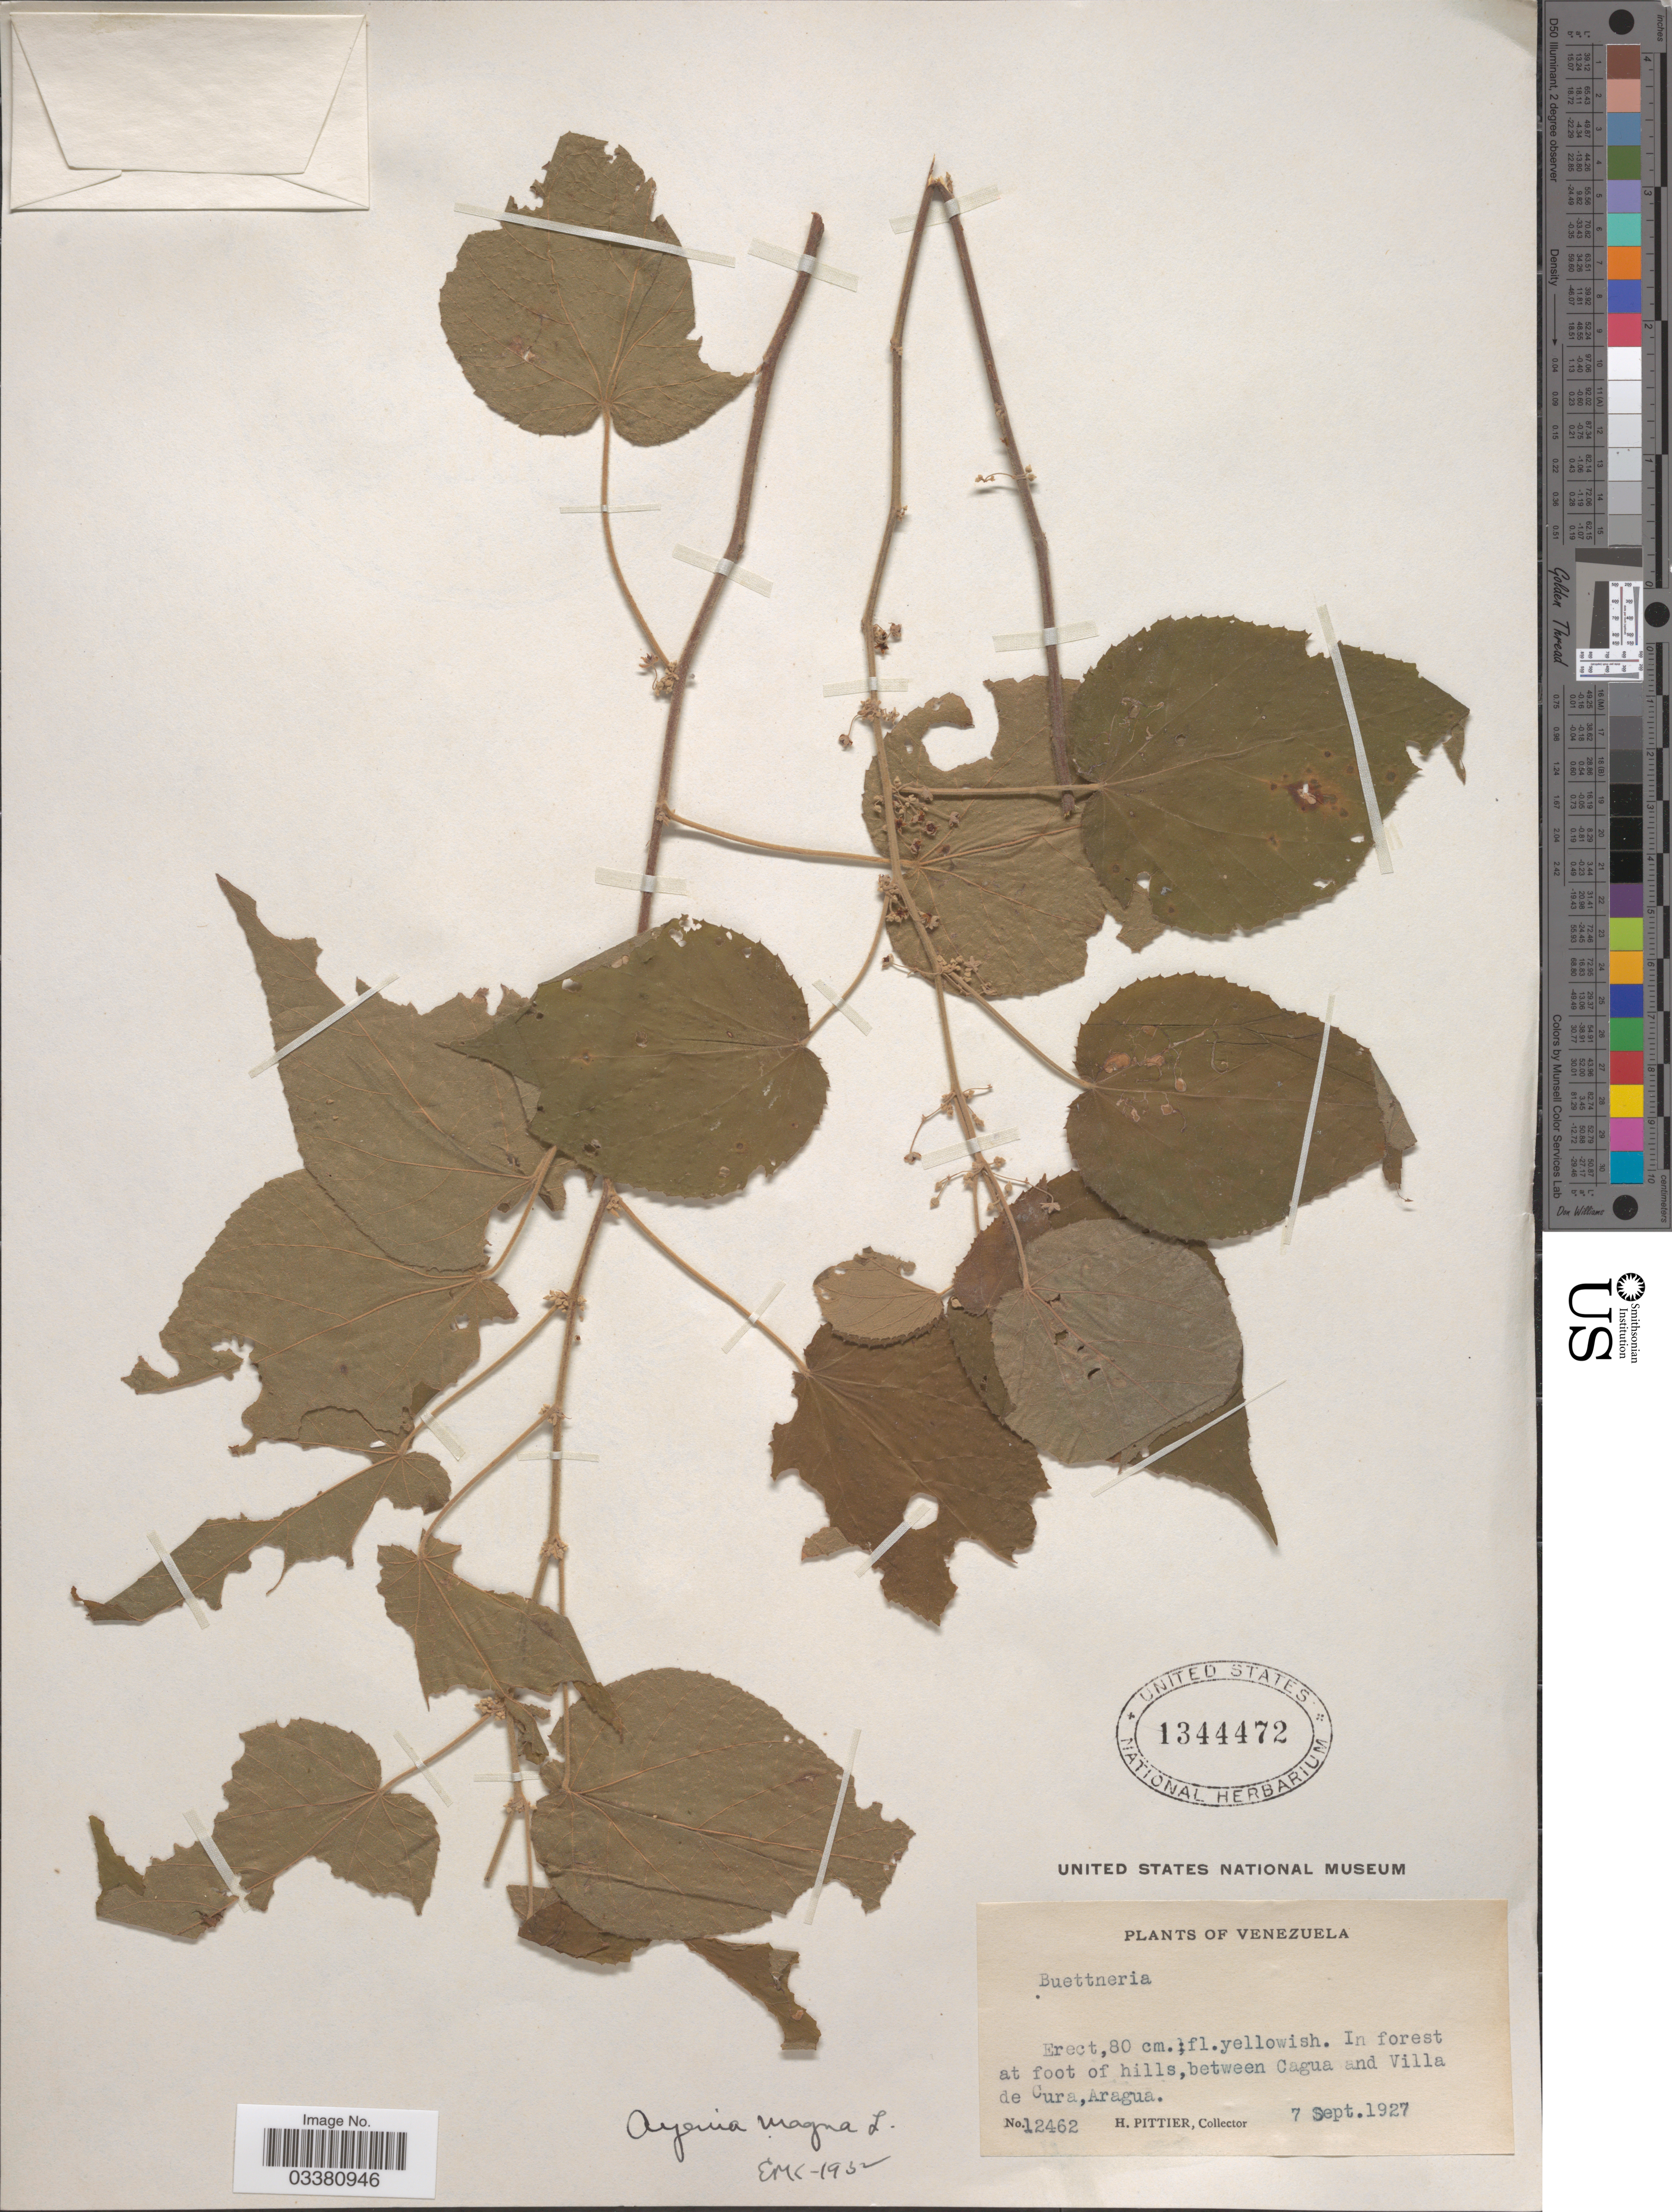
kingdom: Plantae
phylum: Tracheophyta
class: Magnoliopsida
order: Malvales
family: Malvaceae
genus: Ayenia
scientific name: Ayenia magna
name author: L.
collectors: H. F. Pittier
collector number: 12462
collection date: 1927-09-07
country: Venezuela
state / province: Aragua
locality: Between Cagua and Villa de Cura.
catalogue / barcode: US 1344472